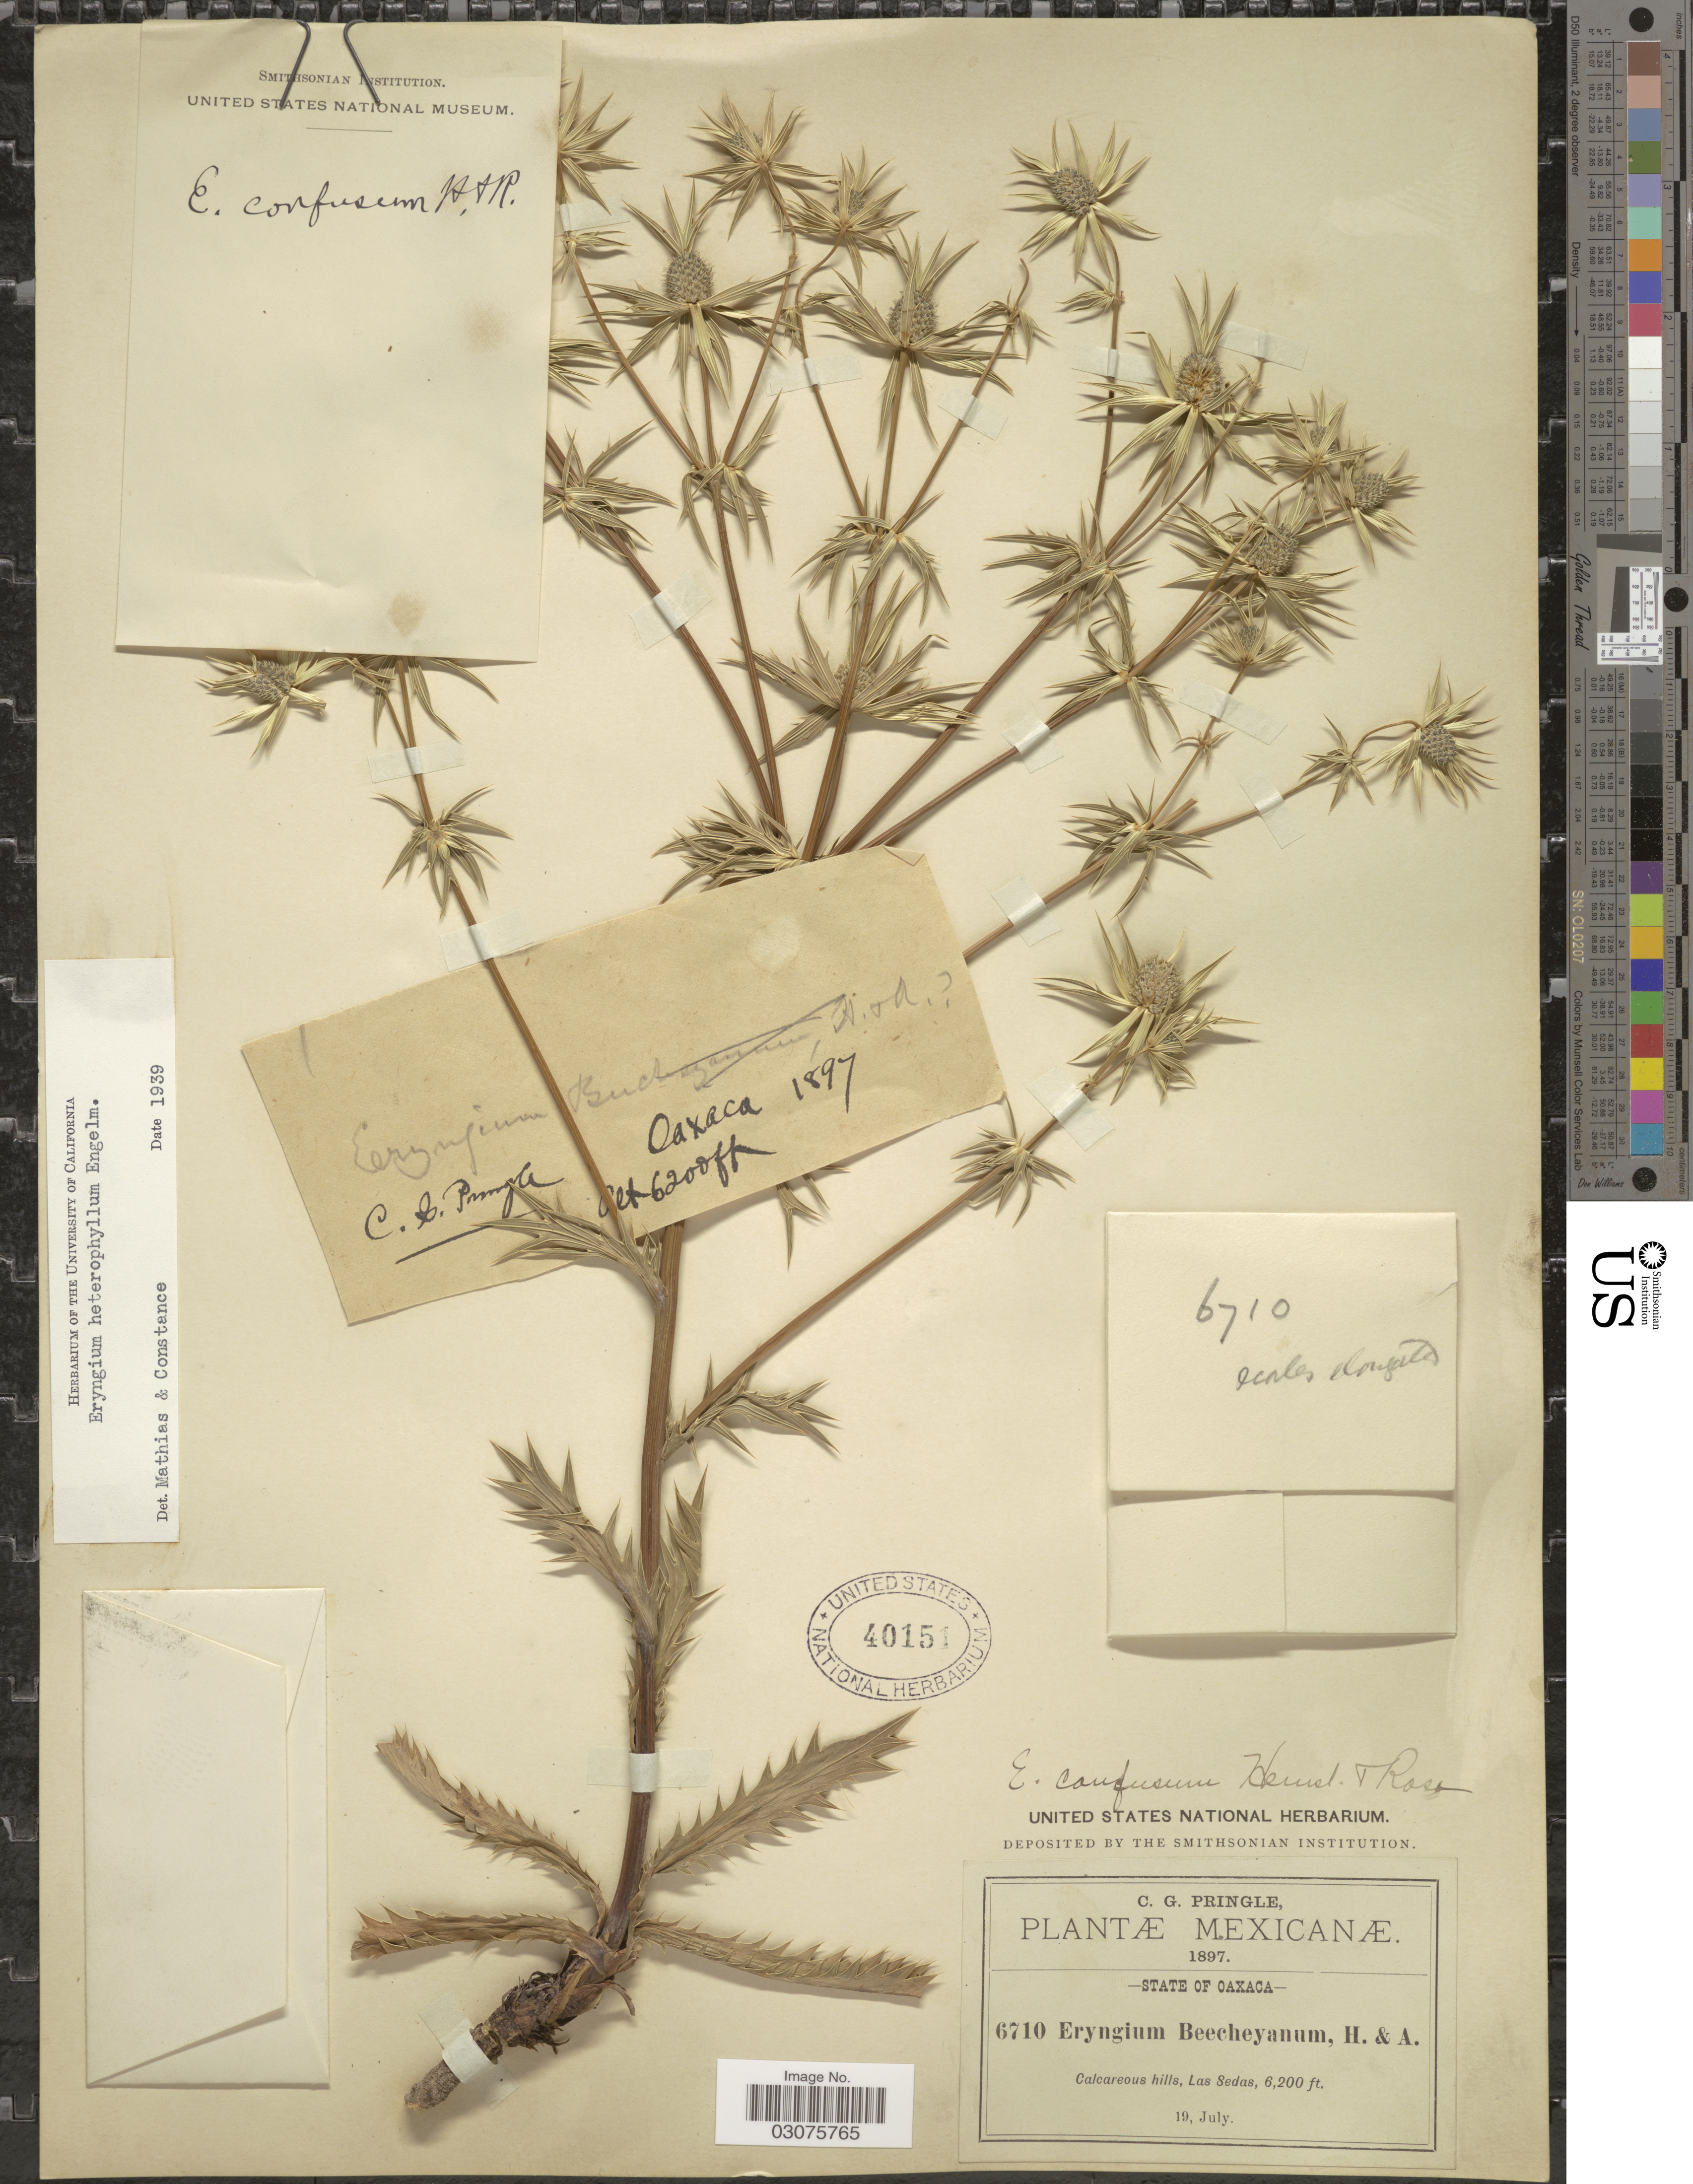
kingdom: Plantae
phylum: Tracheophyta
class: Magnoliopsida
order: Apiales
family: Apiaceae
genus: Eryngium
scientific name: Eryngium heterophyllum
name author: Engelm.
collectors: C. G. Pringle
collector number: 6710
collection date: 1897-07-19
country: Mexico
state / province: Oaxaca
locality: Calcareous hills, Las Sedas.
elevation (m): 1890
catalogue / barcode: US 40151